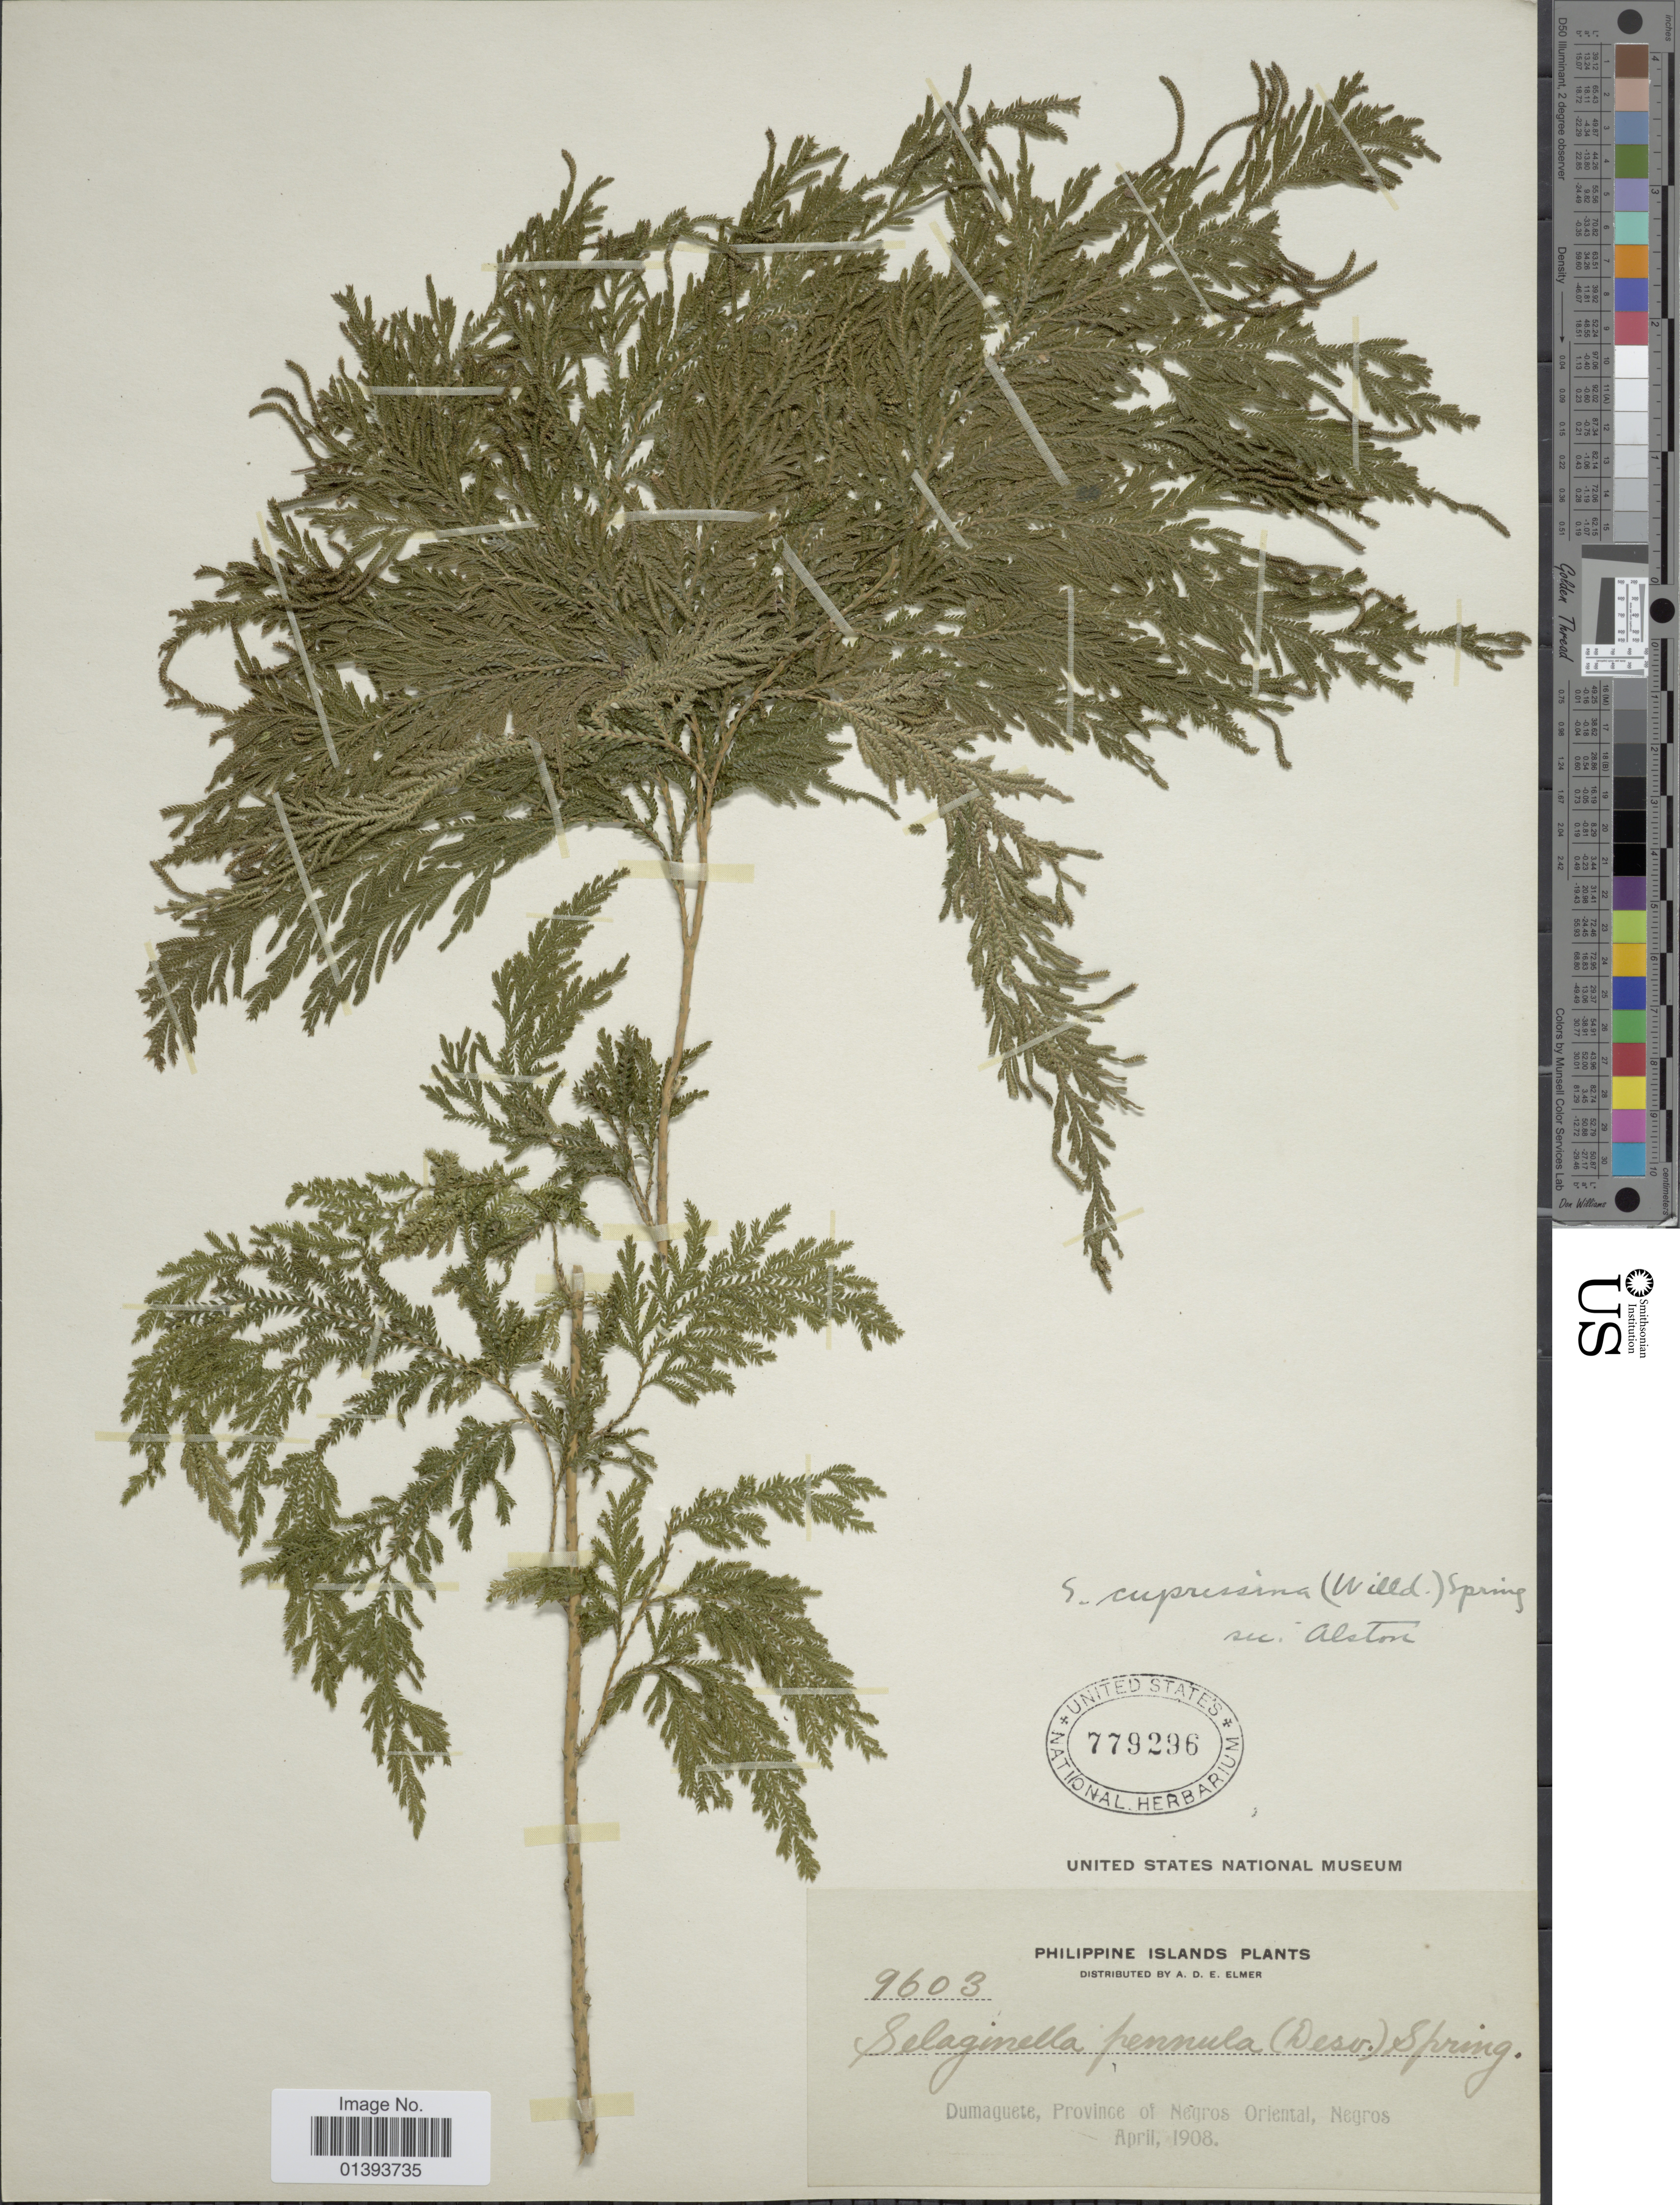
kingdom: Plantae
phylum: Tracheophyta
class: Lycopodiopsida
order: Selaginellales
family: Selaginellaceae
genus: Selaginella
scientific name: Selaginella cupressina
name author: (Willd.) Spring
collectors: A. D. E. Elmer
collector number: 9603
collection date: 1908-04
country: Philippines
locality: Dumaguete, province of Negros Oriental, Negros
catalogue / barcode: US 779296